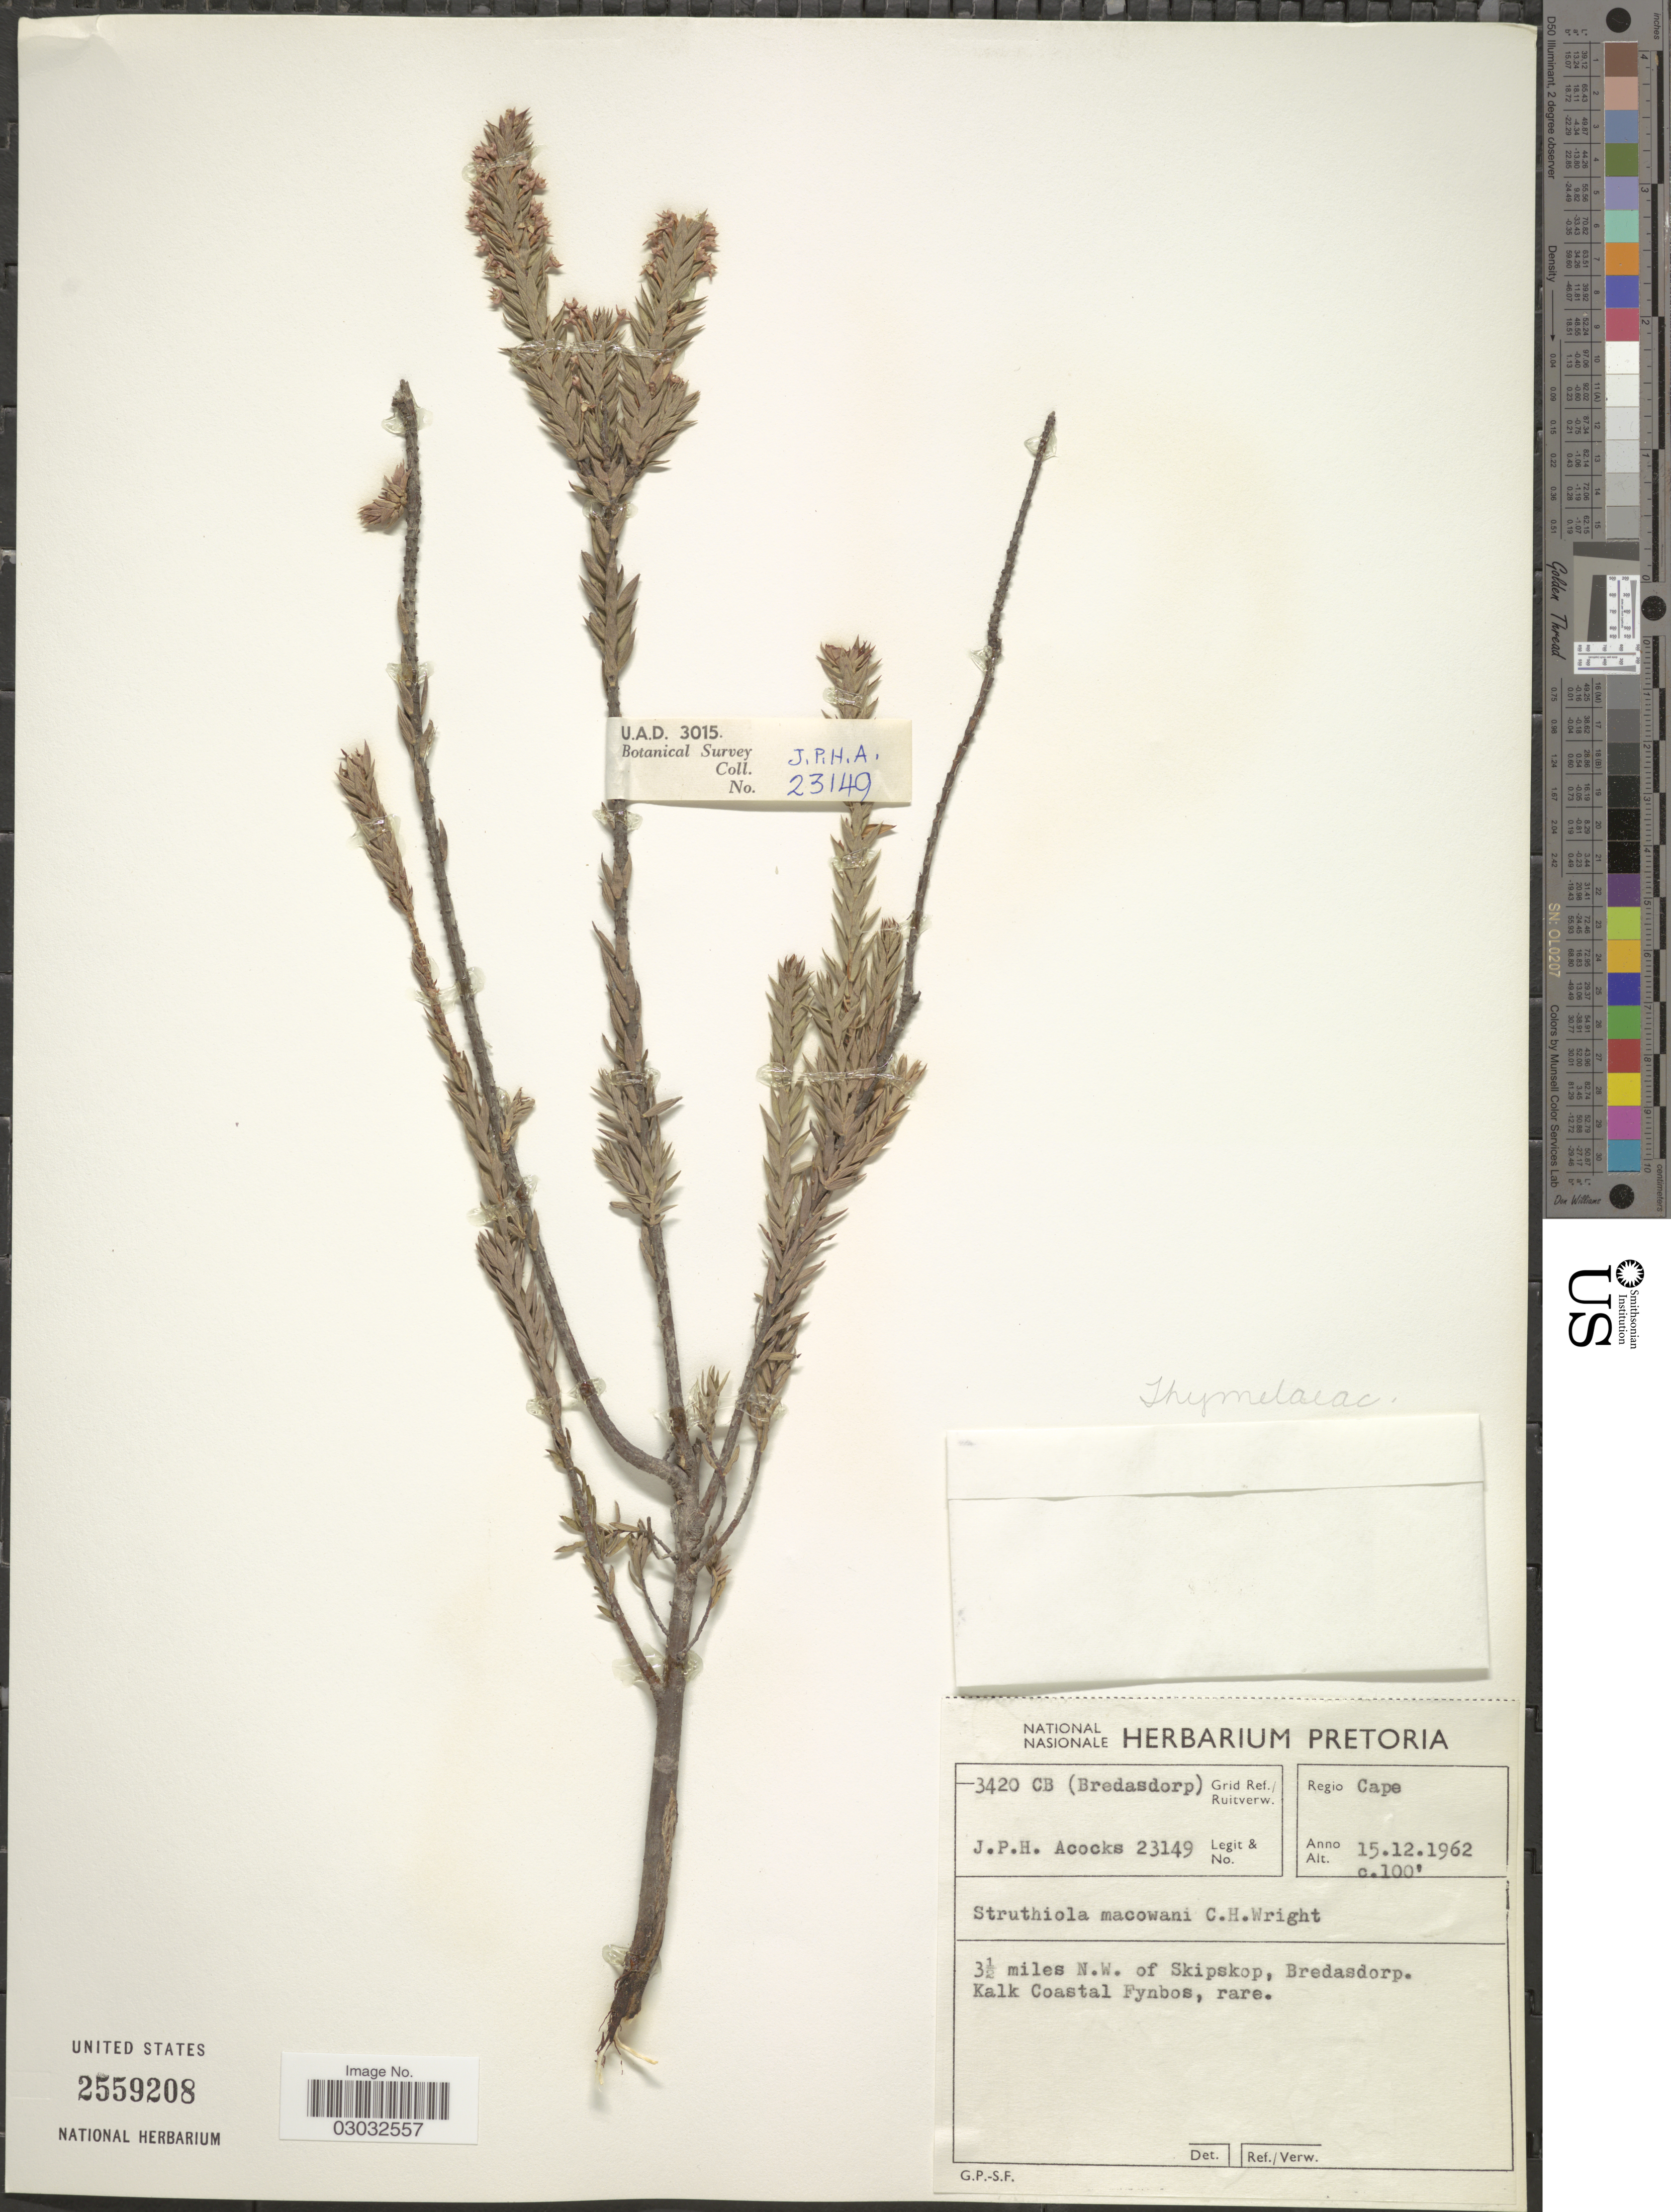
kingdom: Plantae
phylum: Tracheophyta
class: Magnoliopsida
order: Malvales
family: Thymelaeaceae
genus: Struthiola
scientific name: Struthiola macowanii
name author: C.H. Wright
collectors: J. P. Acocks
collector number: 23149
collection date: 1962-12-15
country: South Africa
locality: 3420 CB (Bredasdorp) Grid Ref./ Ruitverw. Regio Cape. 3½ miles N.W. of Skipskop, Bredasdorp. Kalk Coastal Fynbos.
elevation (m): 30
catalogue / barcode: US 2559208